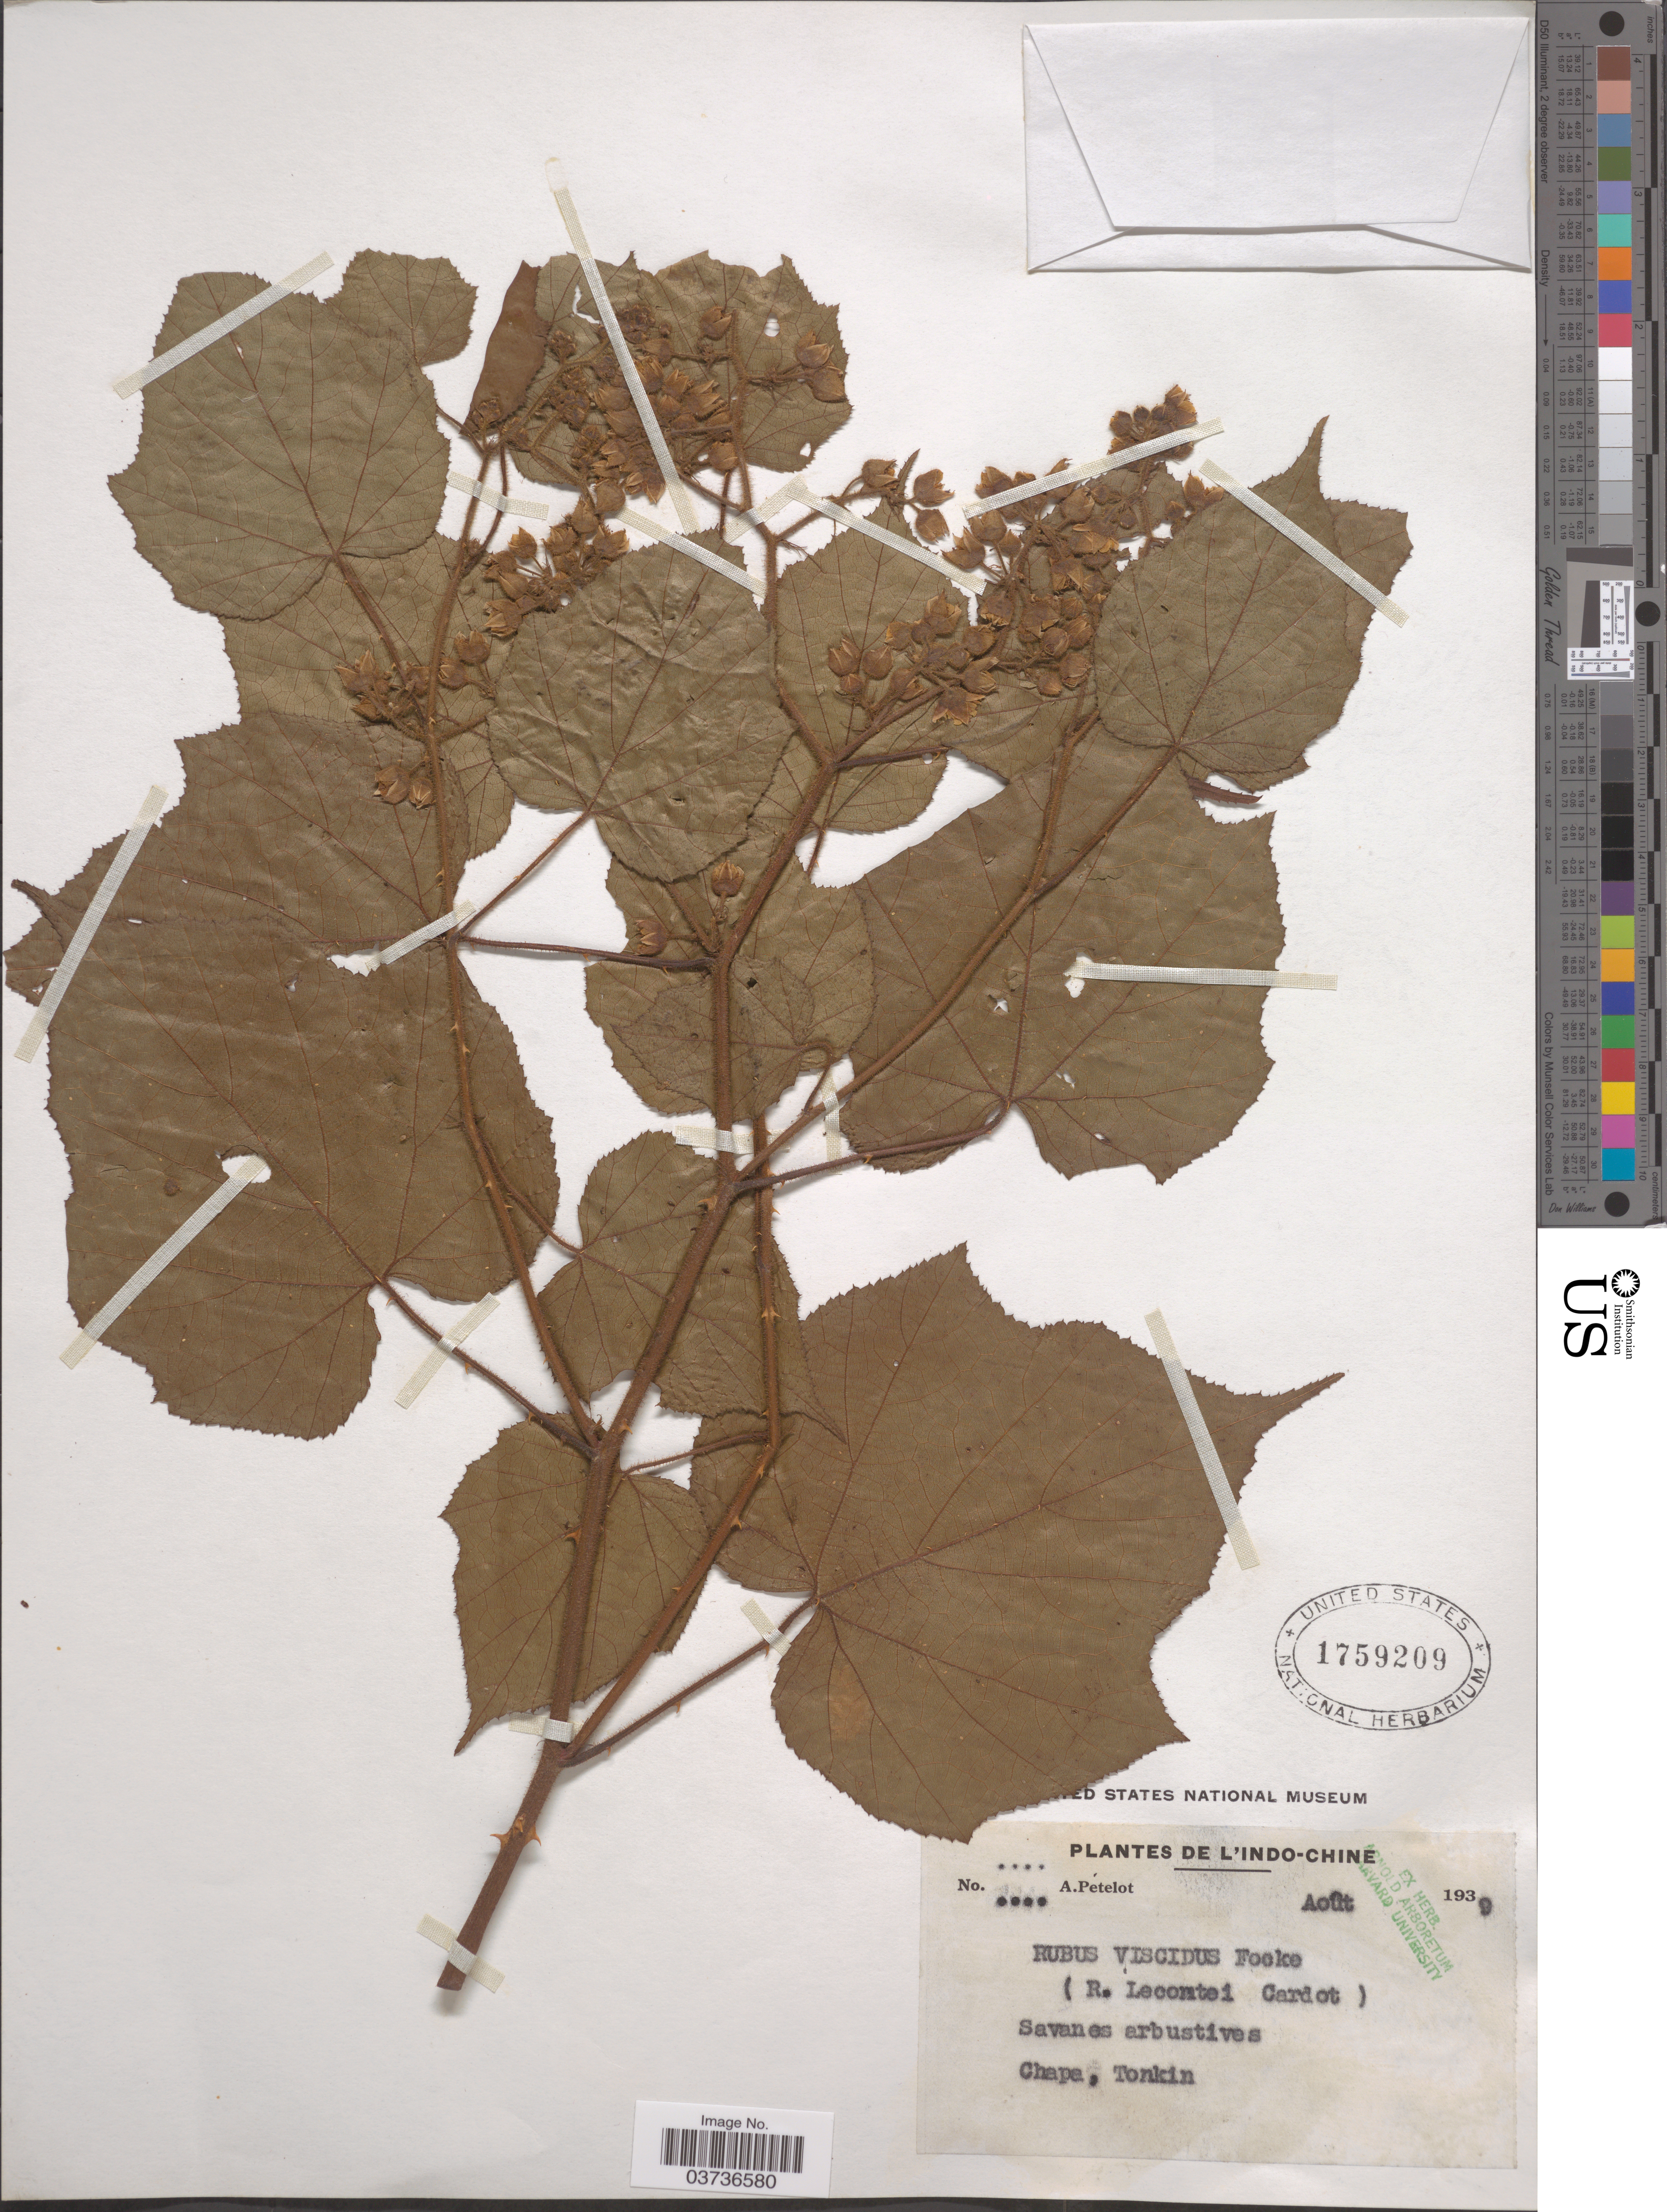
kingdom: Plantae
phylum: Tracheophyta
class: Magnoliopsida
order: Rosales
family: Rosaceae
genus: Rubus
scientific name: Rubus viscidus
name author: Focke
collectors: A. Petelot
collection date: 1939-08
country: Vietnam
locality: Indo-Chine. Chapa, Tonkin.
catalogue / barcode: US 1759209